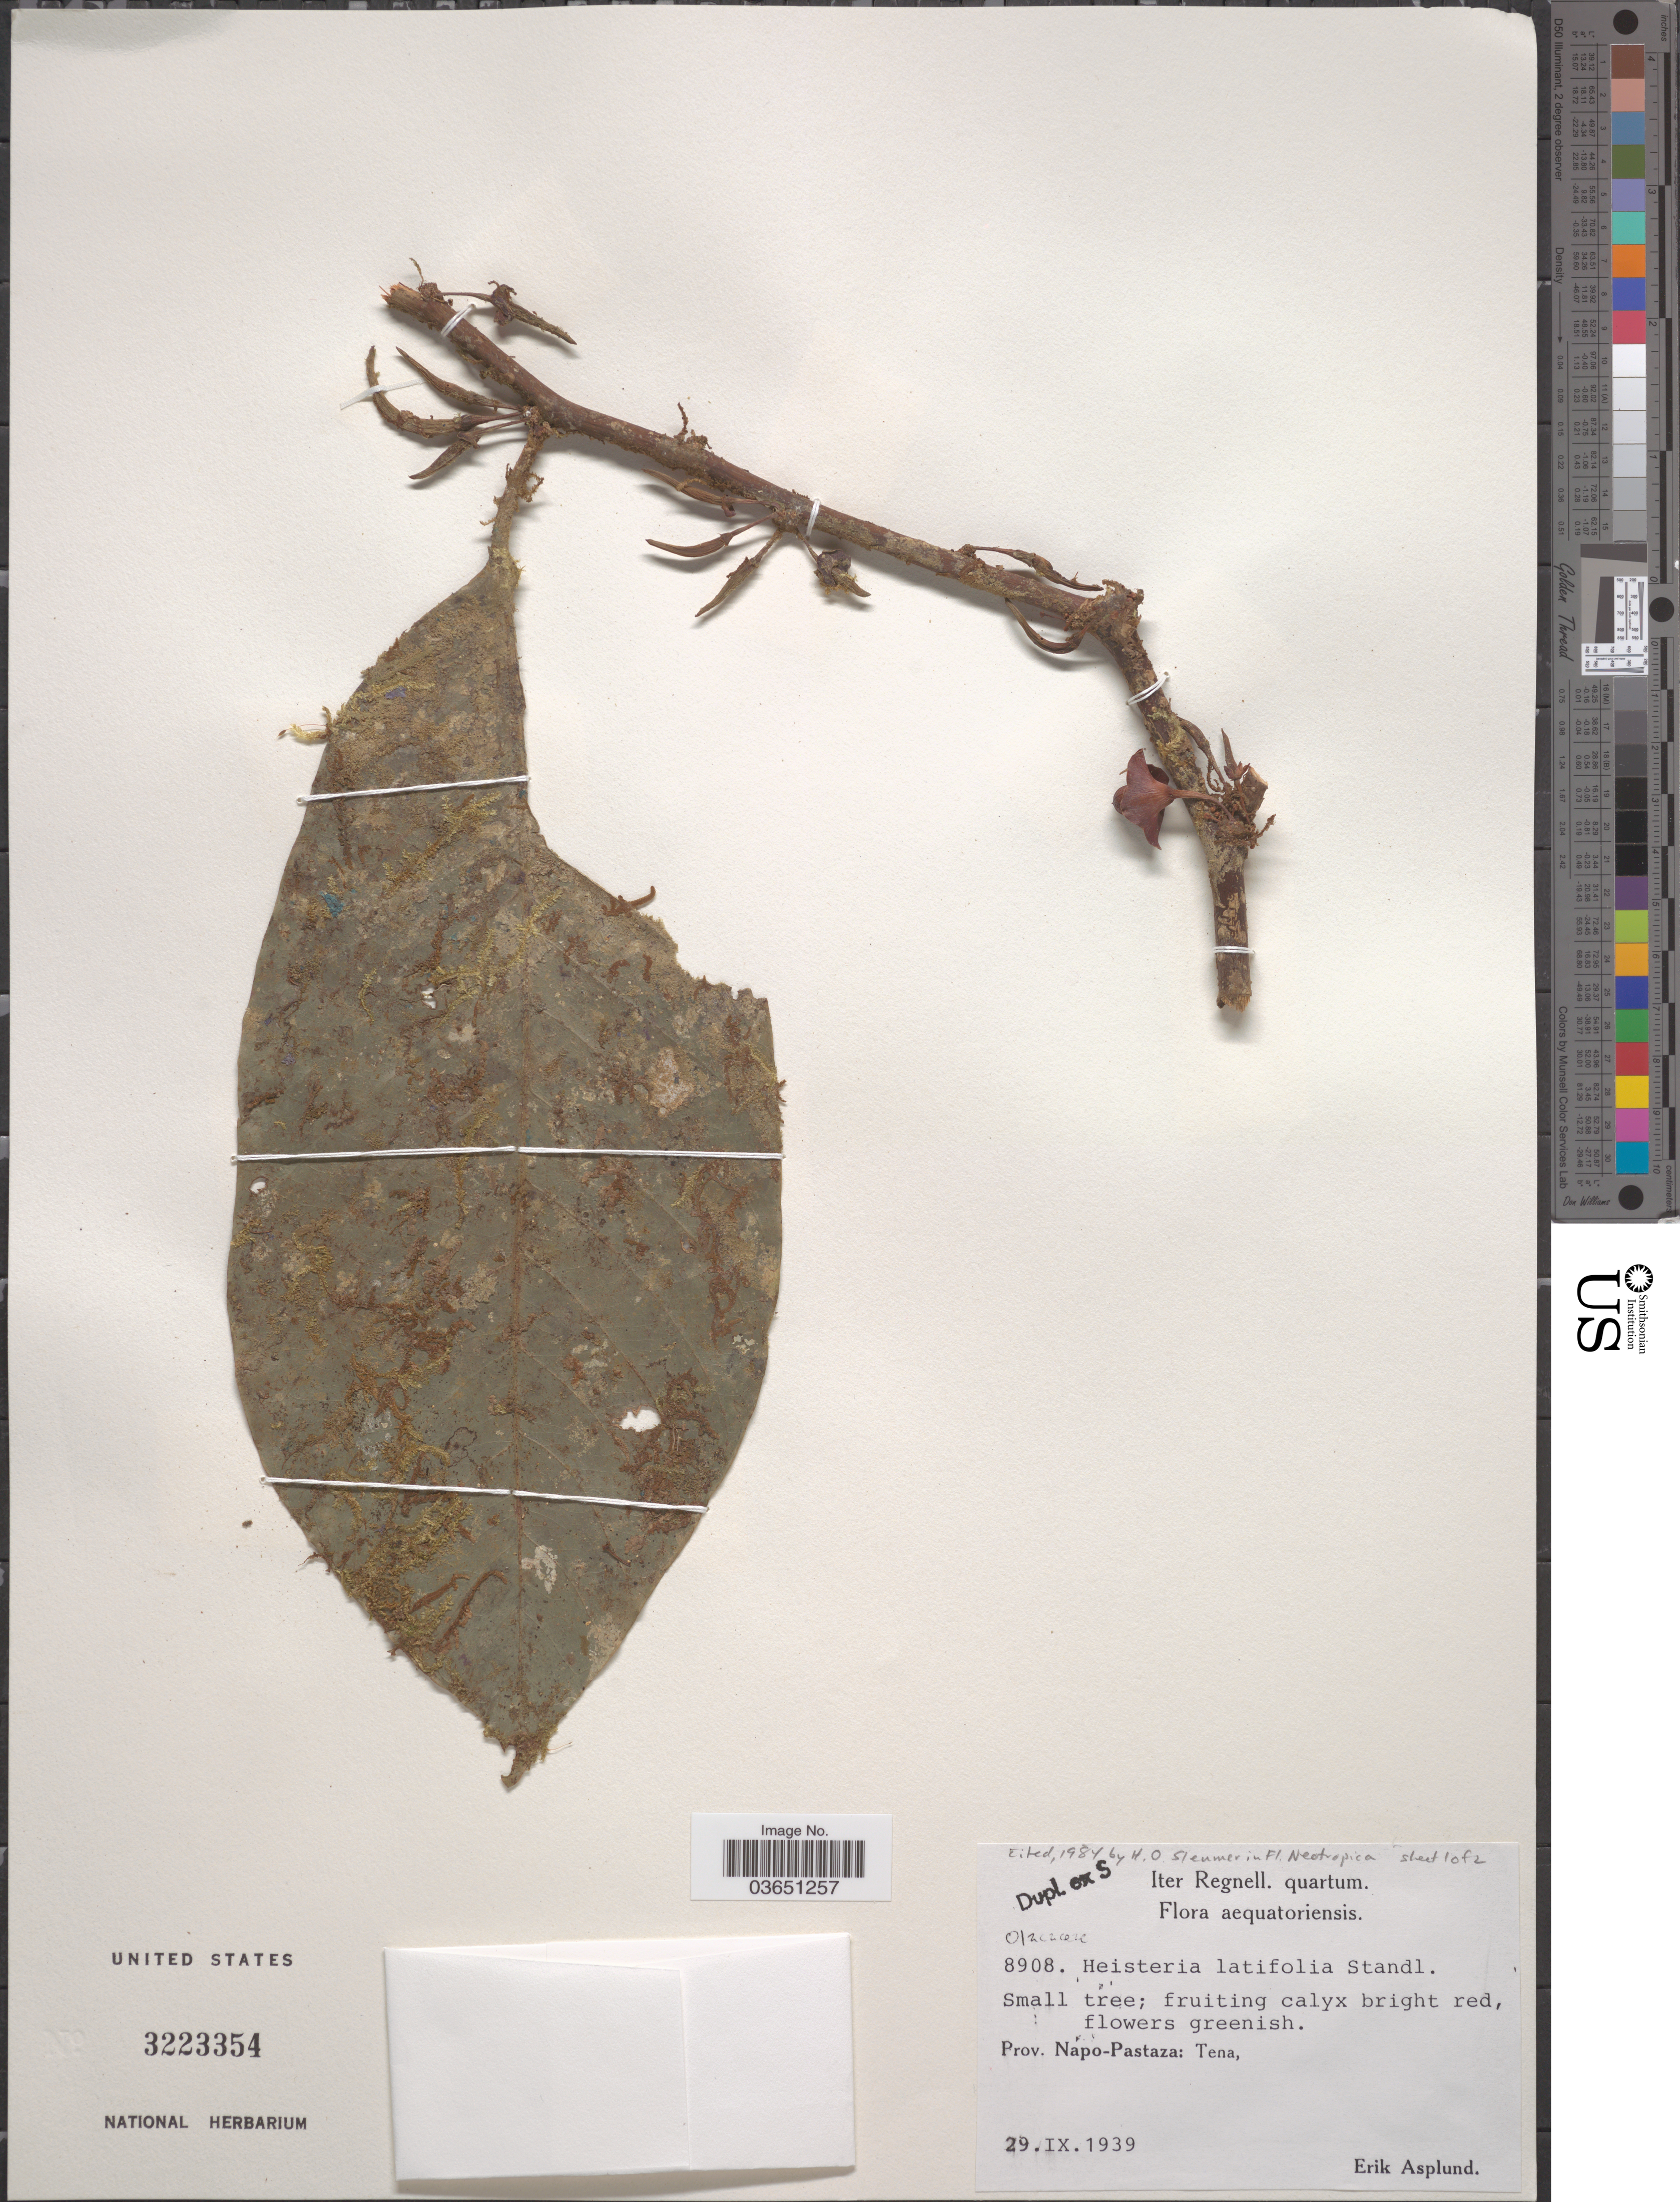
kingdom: Plantae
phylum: Tracheophyta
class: Magnoliopsida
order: Santalales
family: Erythropalaceae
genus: Heisteria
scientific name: Heisteria latifolia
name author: Standl.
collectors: E. Asplund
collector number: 8908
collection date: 1939-09-29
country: Ecuador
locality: Prov. Napo-Pastaza: Tena.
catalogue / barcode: US 3223354